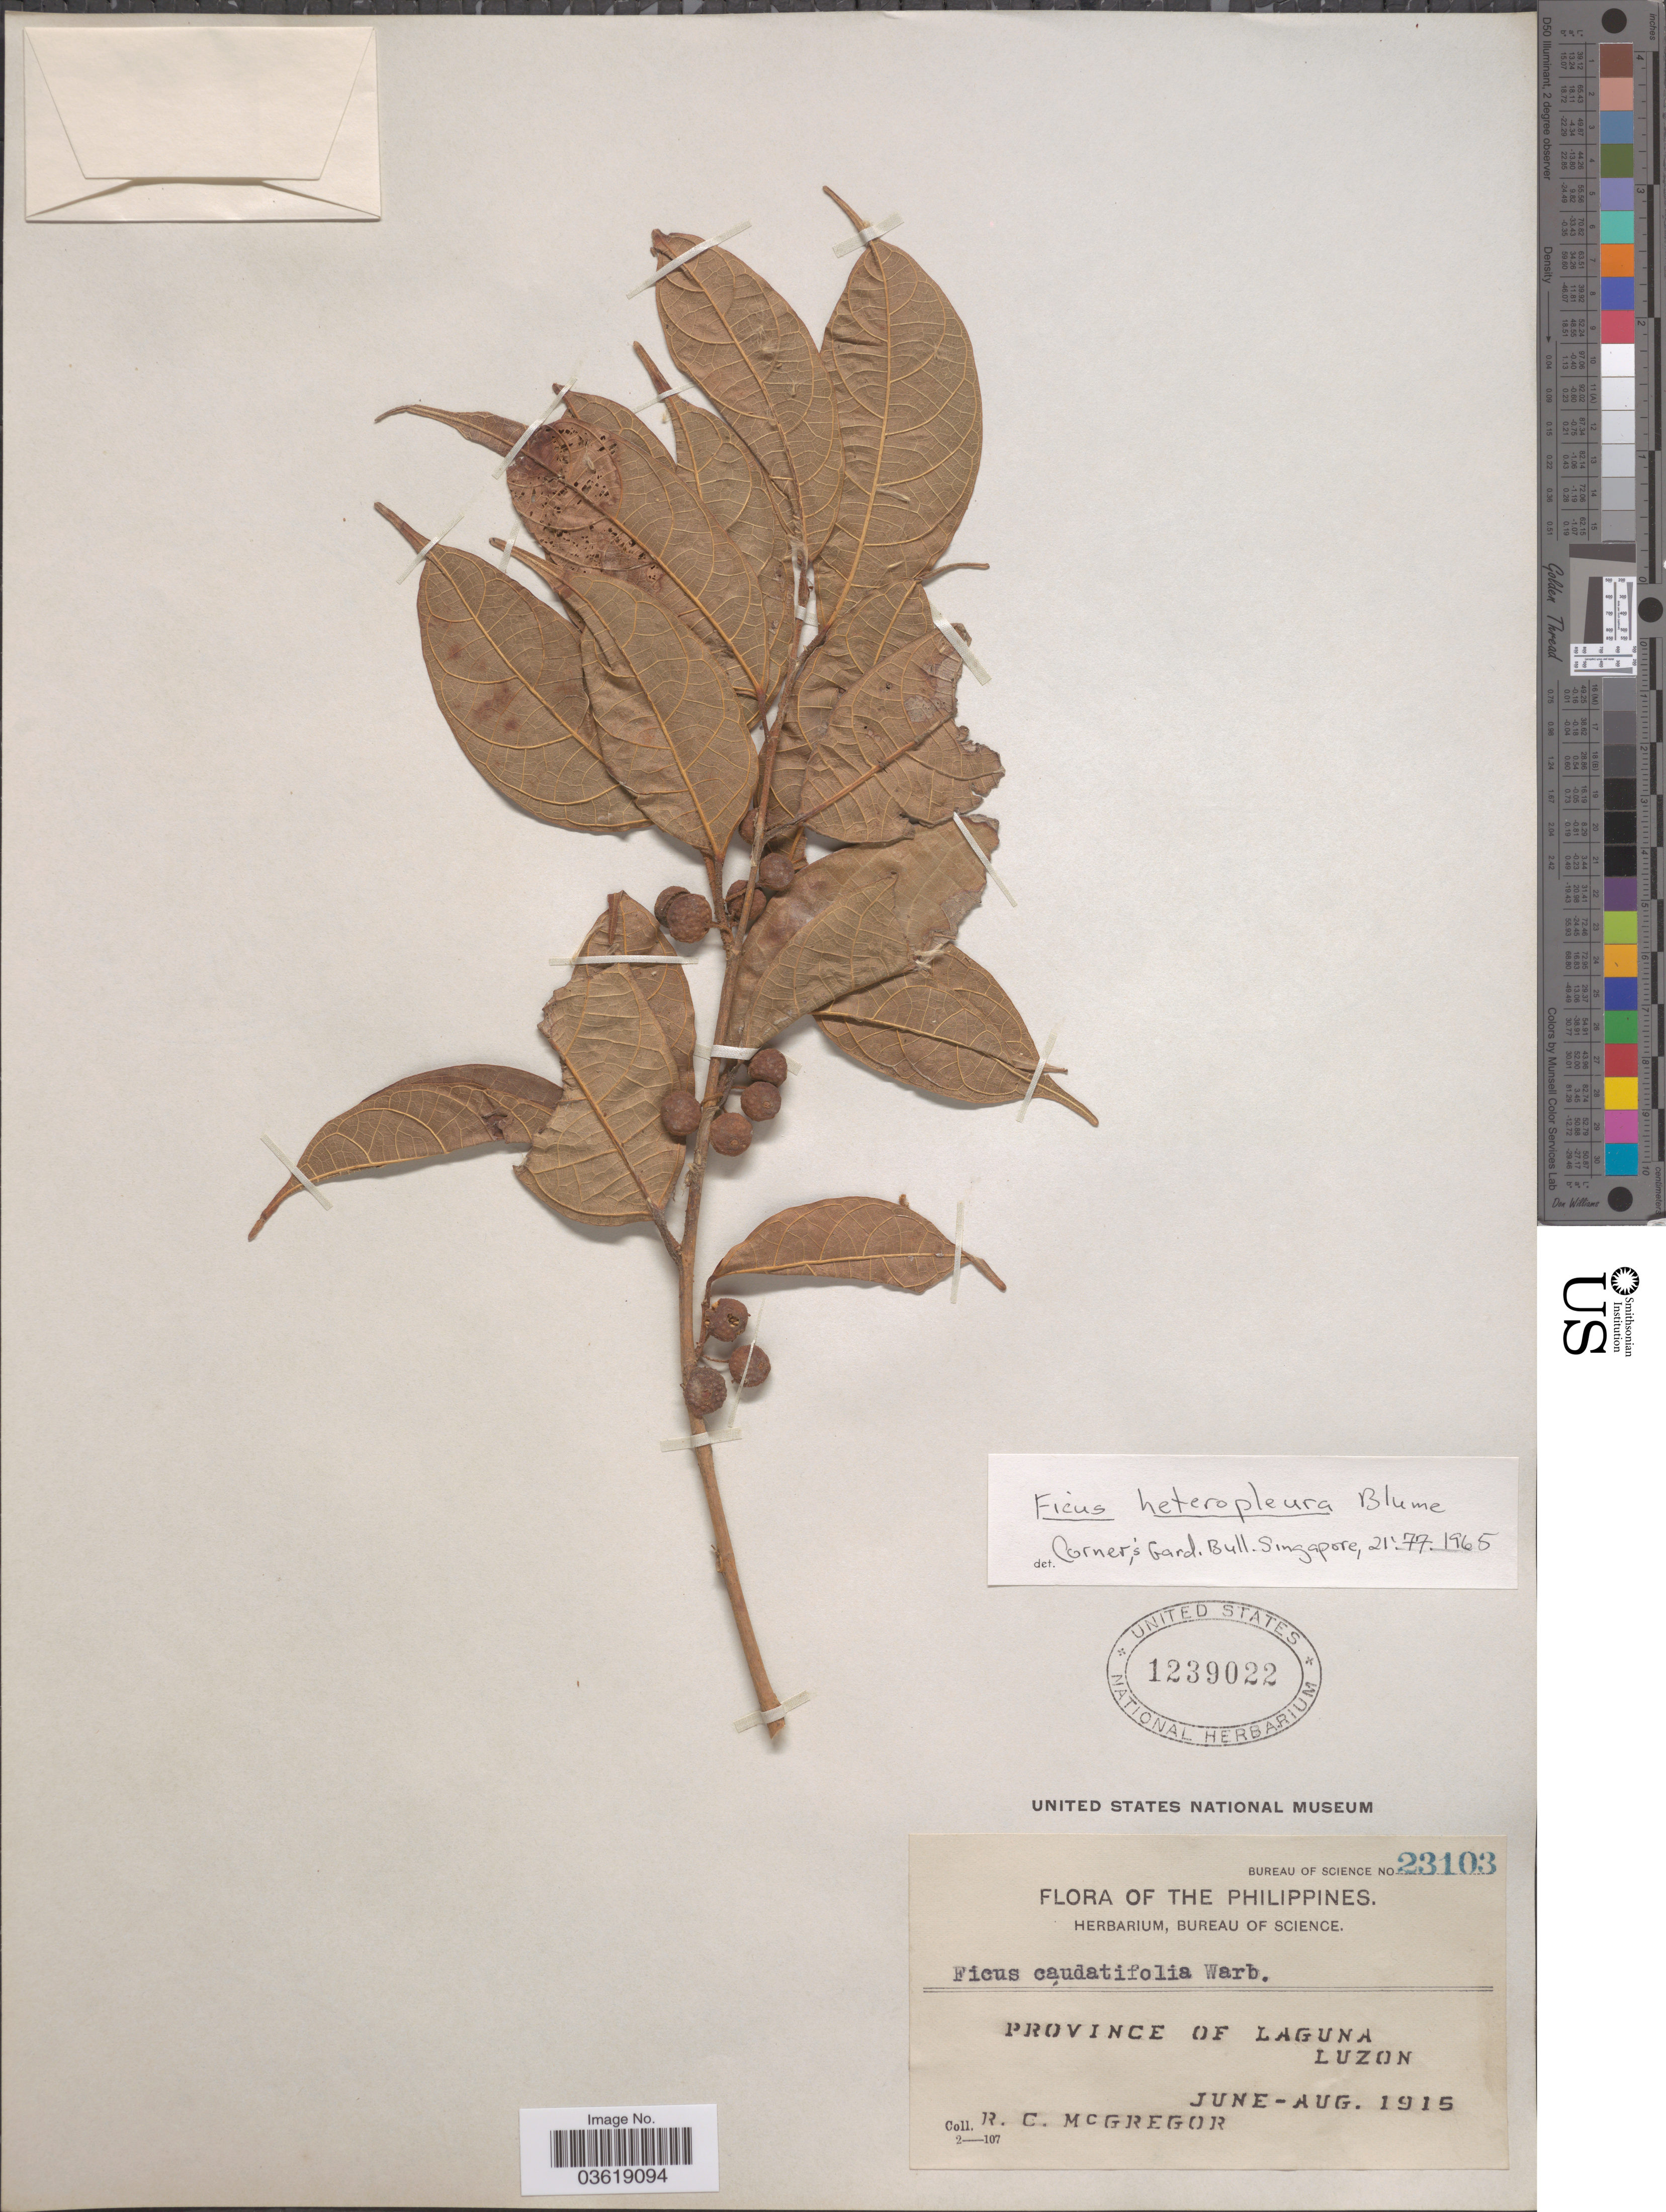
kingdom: Plantae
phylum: Tracheophyta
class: Magnoliopsida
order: Rosales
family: Moraceae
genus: Ficus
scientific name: Ficus heteropleura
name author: Blume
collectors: R. C. McGregor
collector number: Bureau of Science 23103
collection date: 1915-06/1915-08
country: Philippines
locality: Province of Laguna, Luzon.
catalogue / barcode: US 1239022